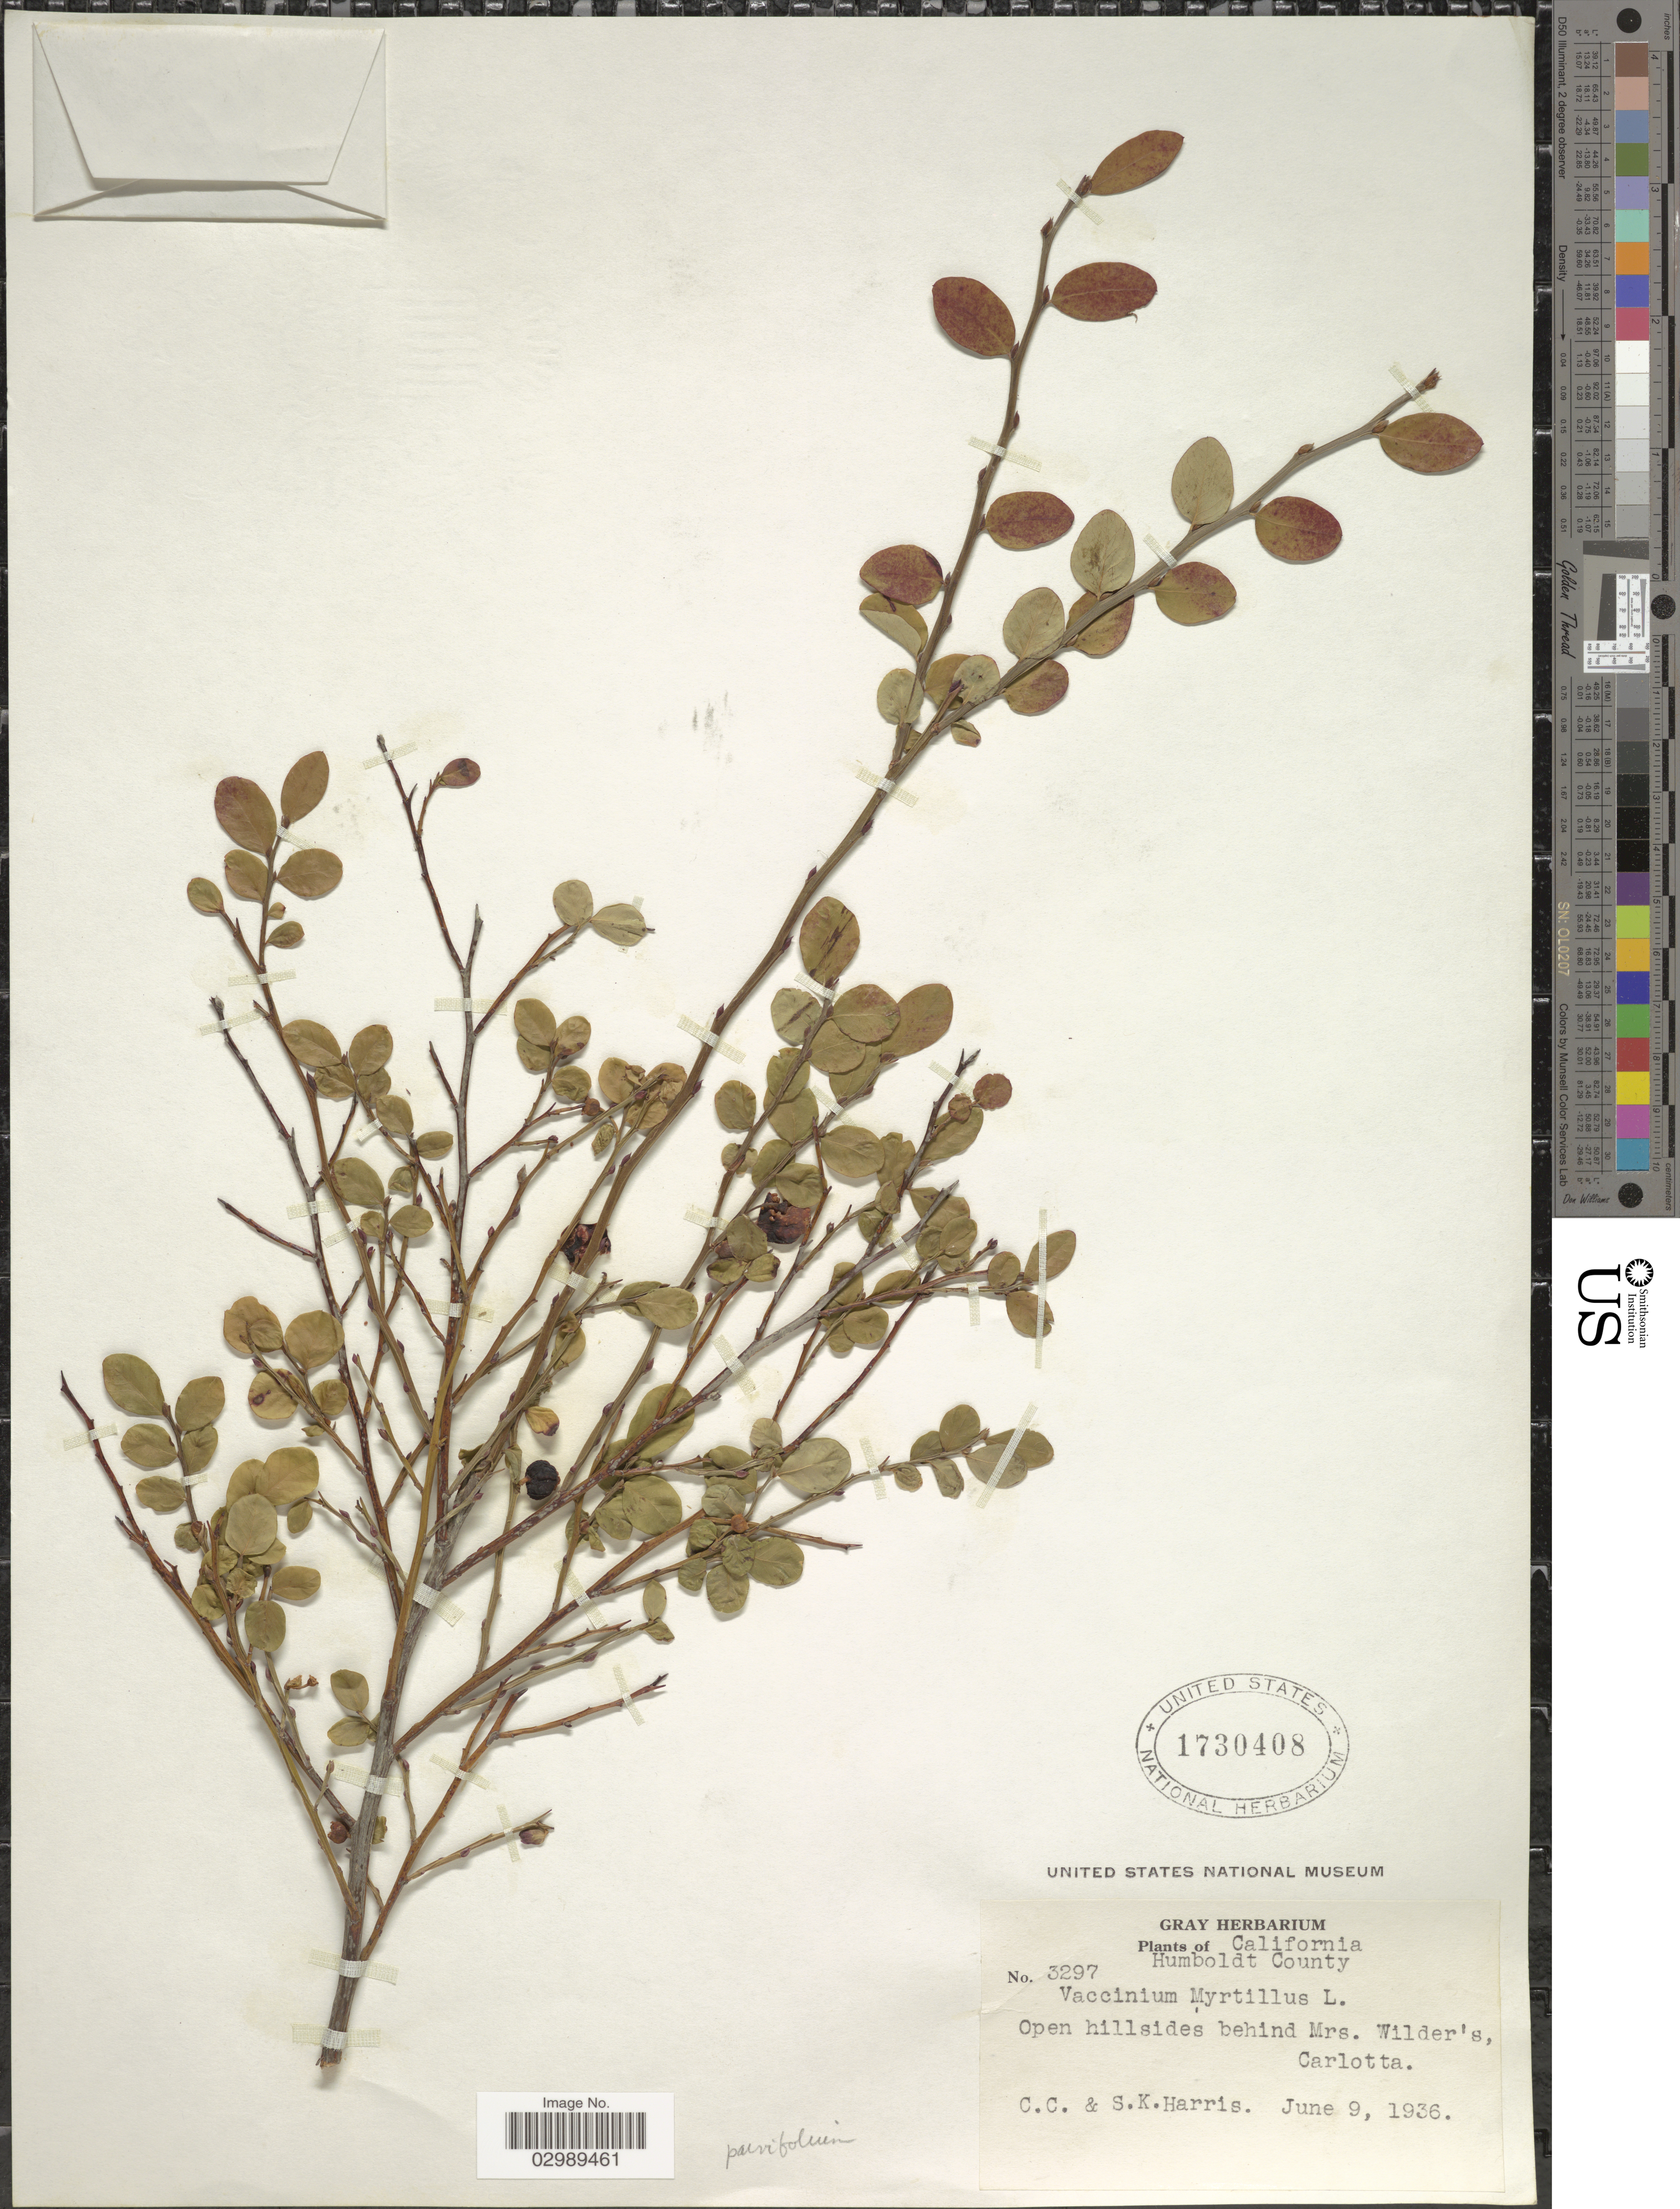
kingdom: Plantae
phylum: Tracheophyta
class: Magnoliopsida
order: Ericales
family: Ericaceae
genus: Vaccinium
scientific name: Vaccinium parvifolium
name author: Small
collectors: C. C. Harris & S. K. Harris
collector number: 3297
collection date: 1936-06-09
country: United States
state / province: California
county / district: Humboldt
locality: Humboldt County, Open hillsides behind Mrs. Wilder's Carlotta.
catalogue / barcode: US 1730408